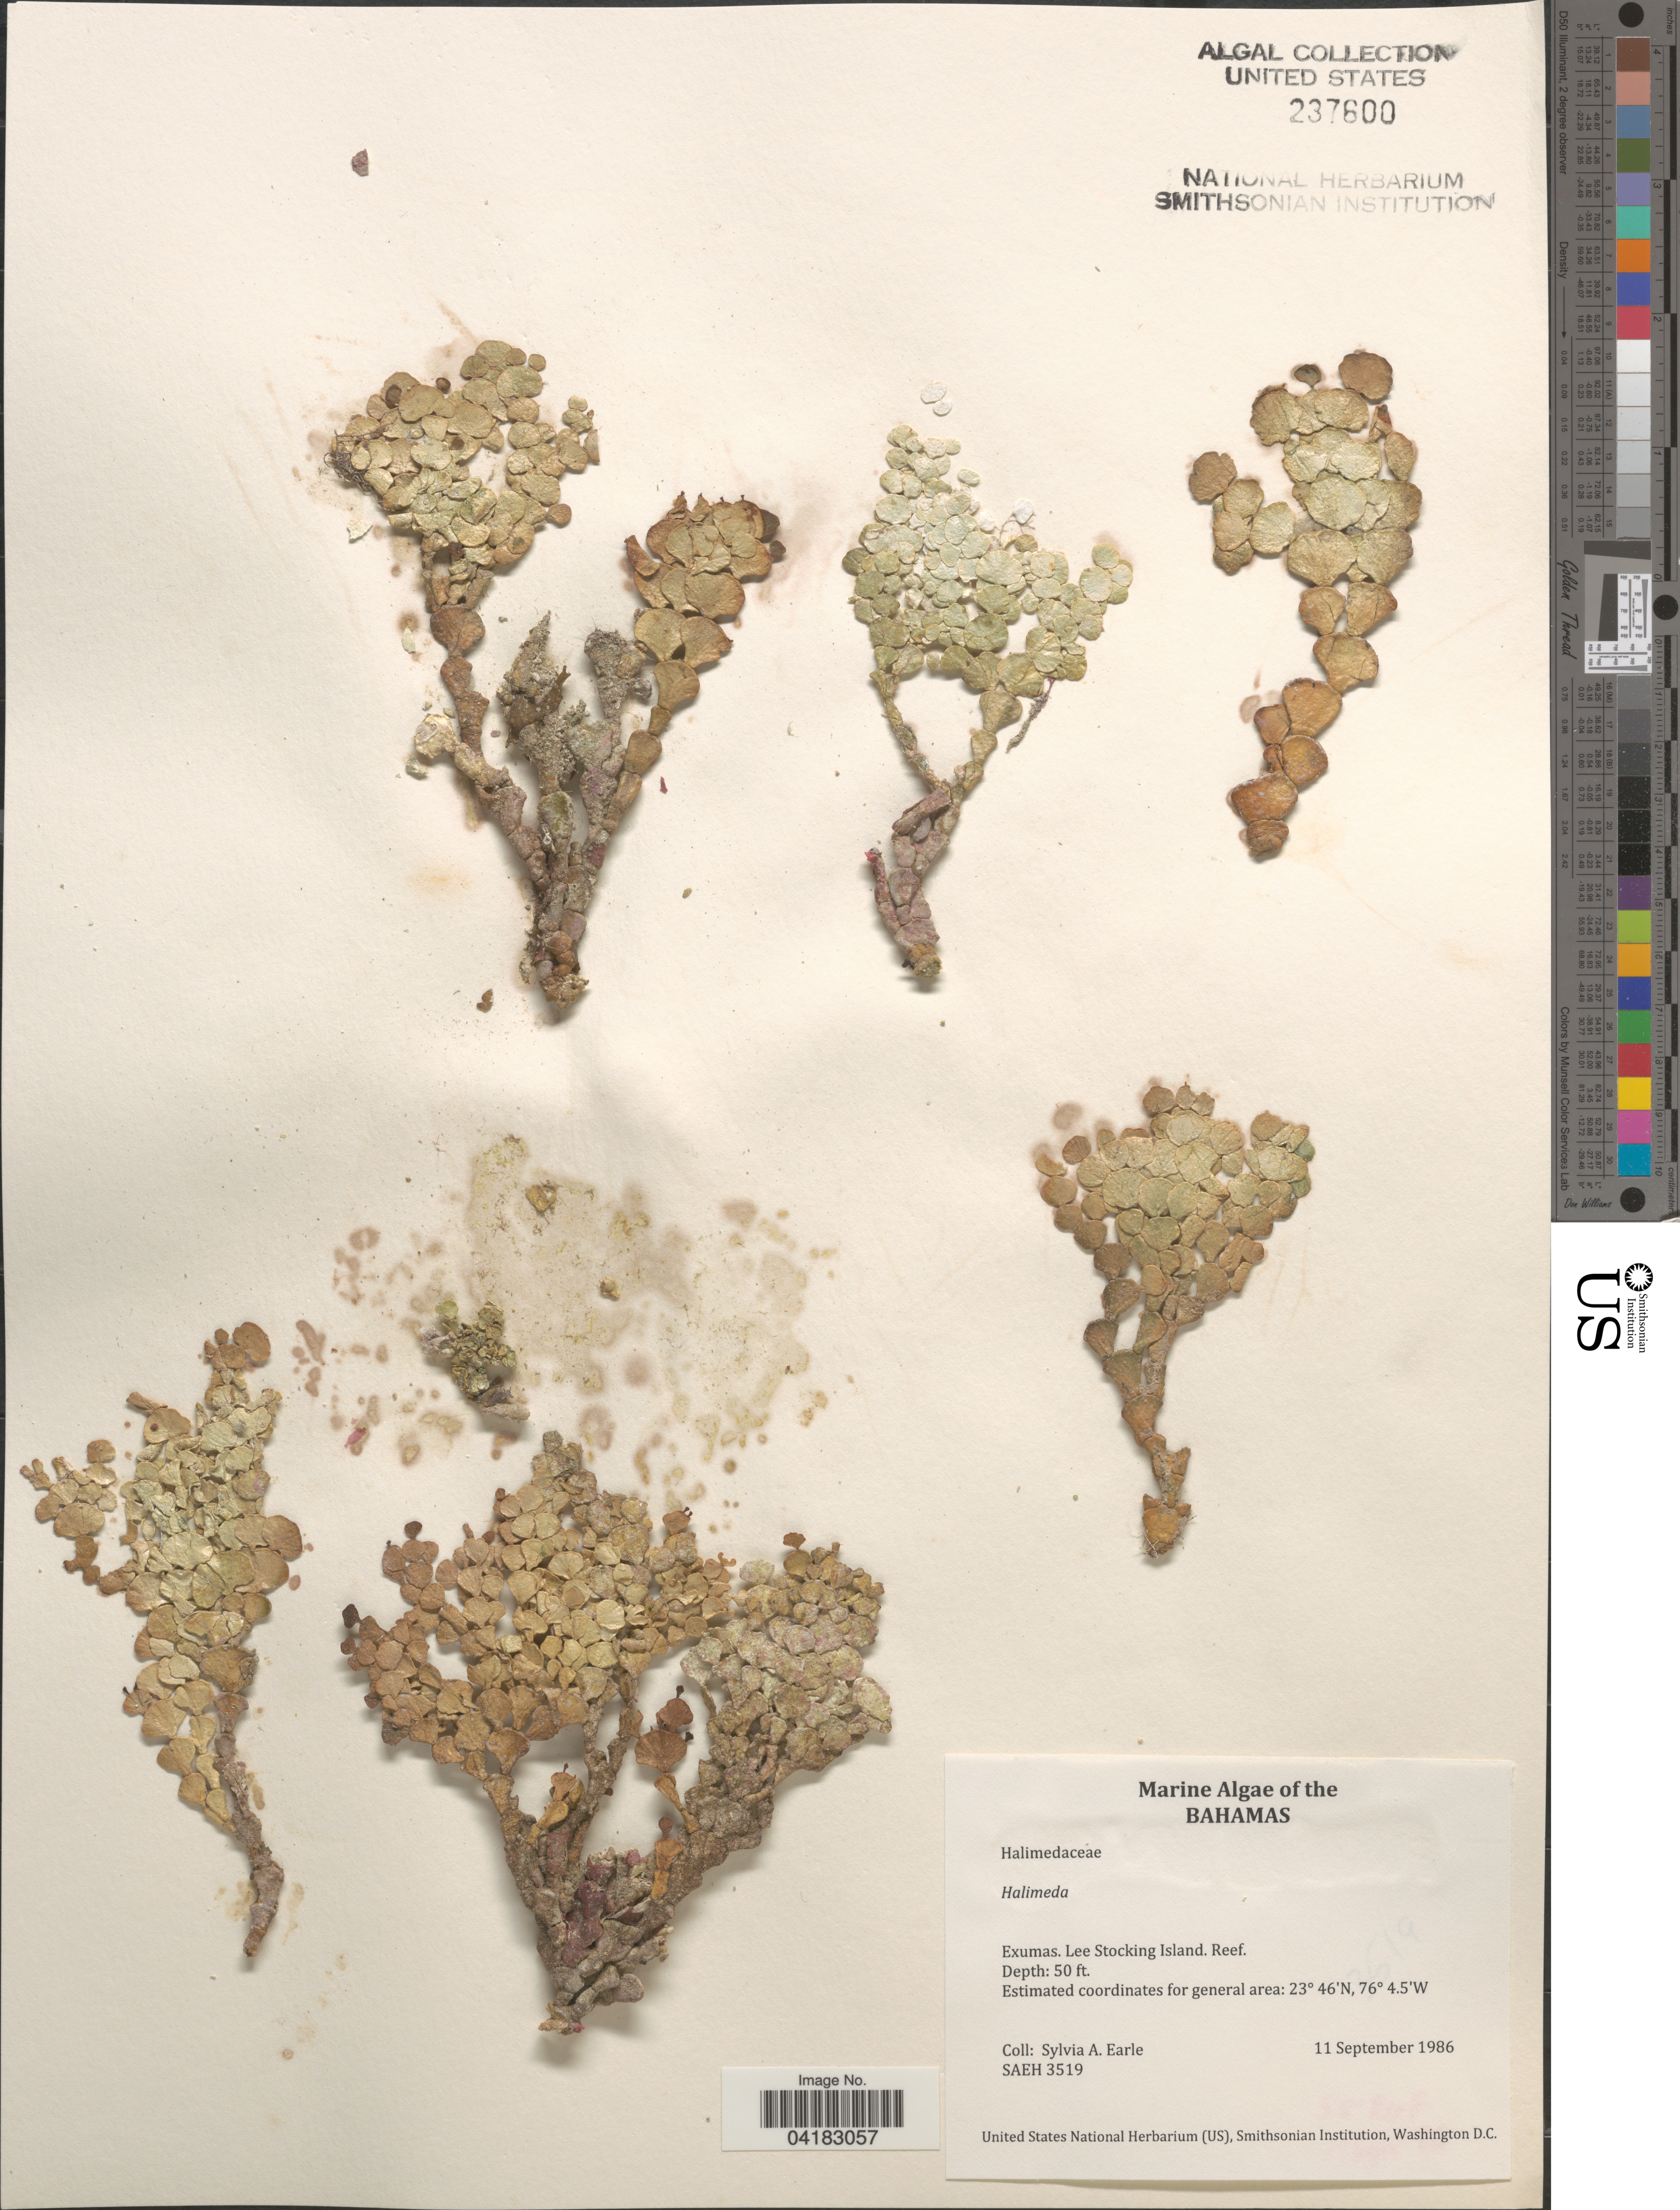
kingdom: Plantae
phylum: Chlorophyta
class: Ulvophyceae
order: Bryopsidales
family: Halimedaceae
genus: Halimeda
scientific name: Halimeda sp.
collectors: S. A. Earle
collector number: SAEH3519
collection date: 1986-09-11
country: Bahamas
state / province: Exuma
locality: Exumas. Lee Stocking Island. Reef.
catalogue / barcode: US 237600